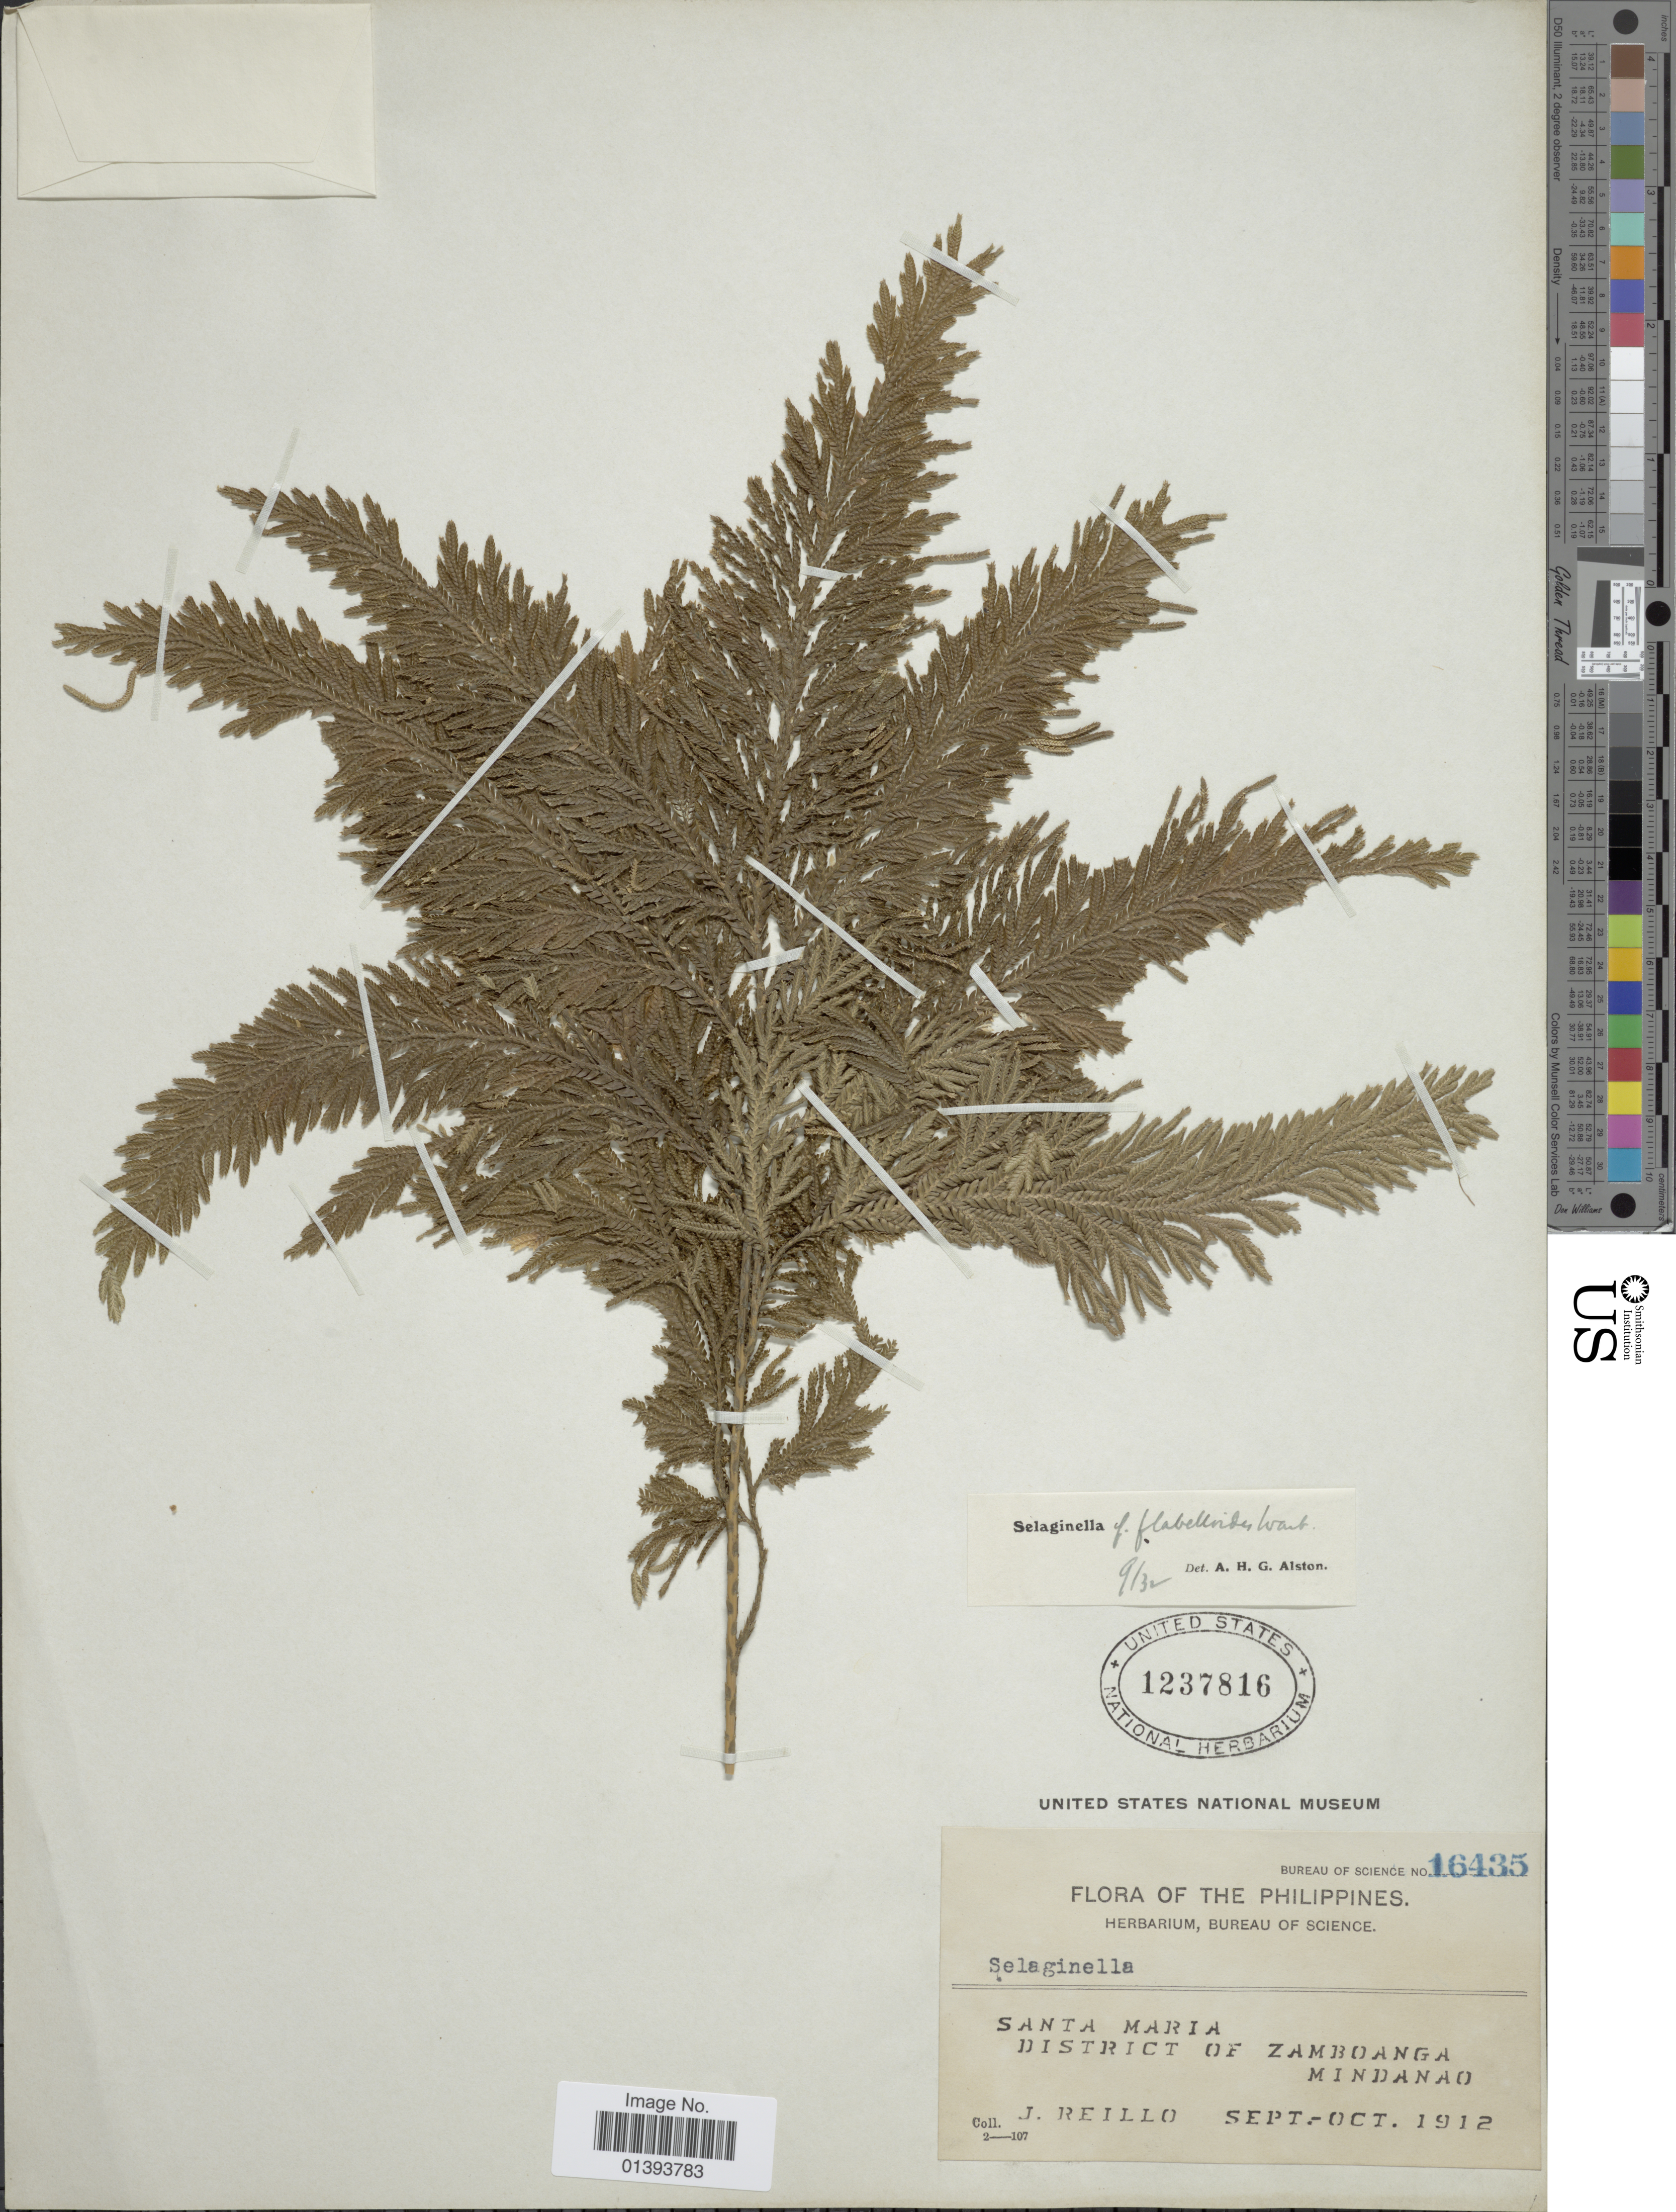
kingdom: Plantae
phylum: Tracheophyta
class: Lycopodiopsida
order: Selaginellales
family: Selaginellaceae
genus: Selaginella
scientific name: Selaginella flabelloides, ined.2015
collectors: J. Reillo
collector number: Bureau of Science 16435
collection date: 1912-09/1912-10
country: Philippines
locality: Santa Maria, District of Zamboanga, Mindanao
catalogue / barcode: US 1237816